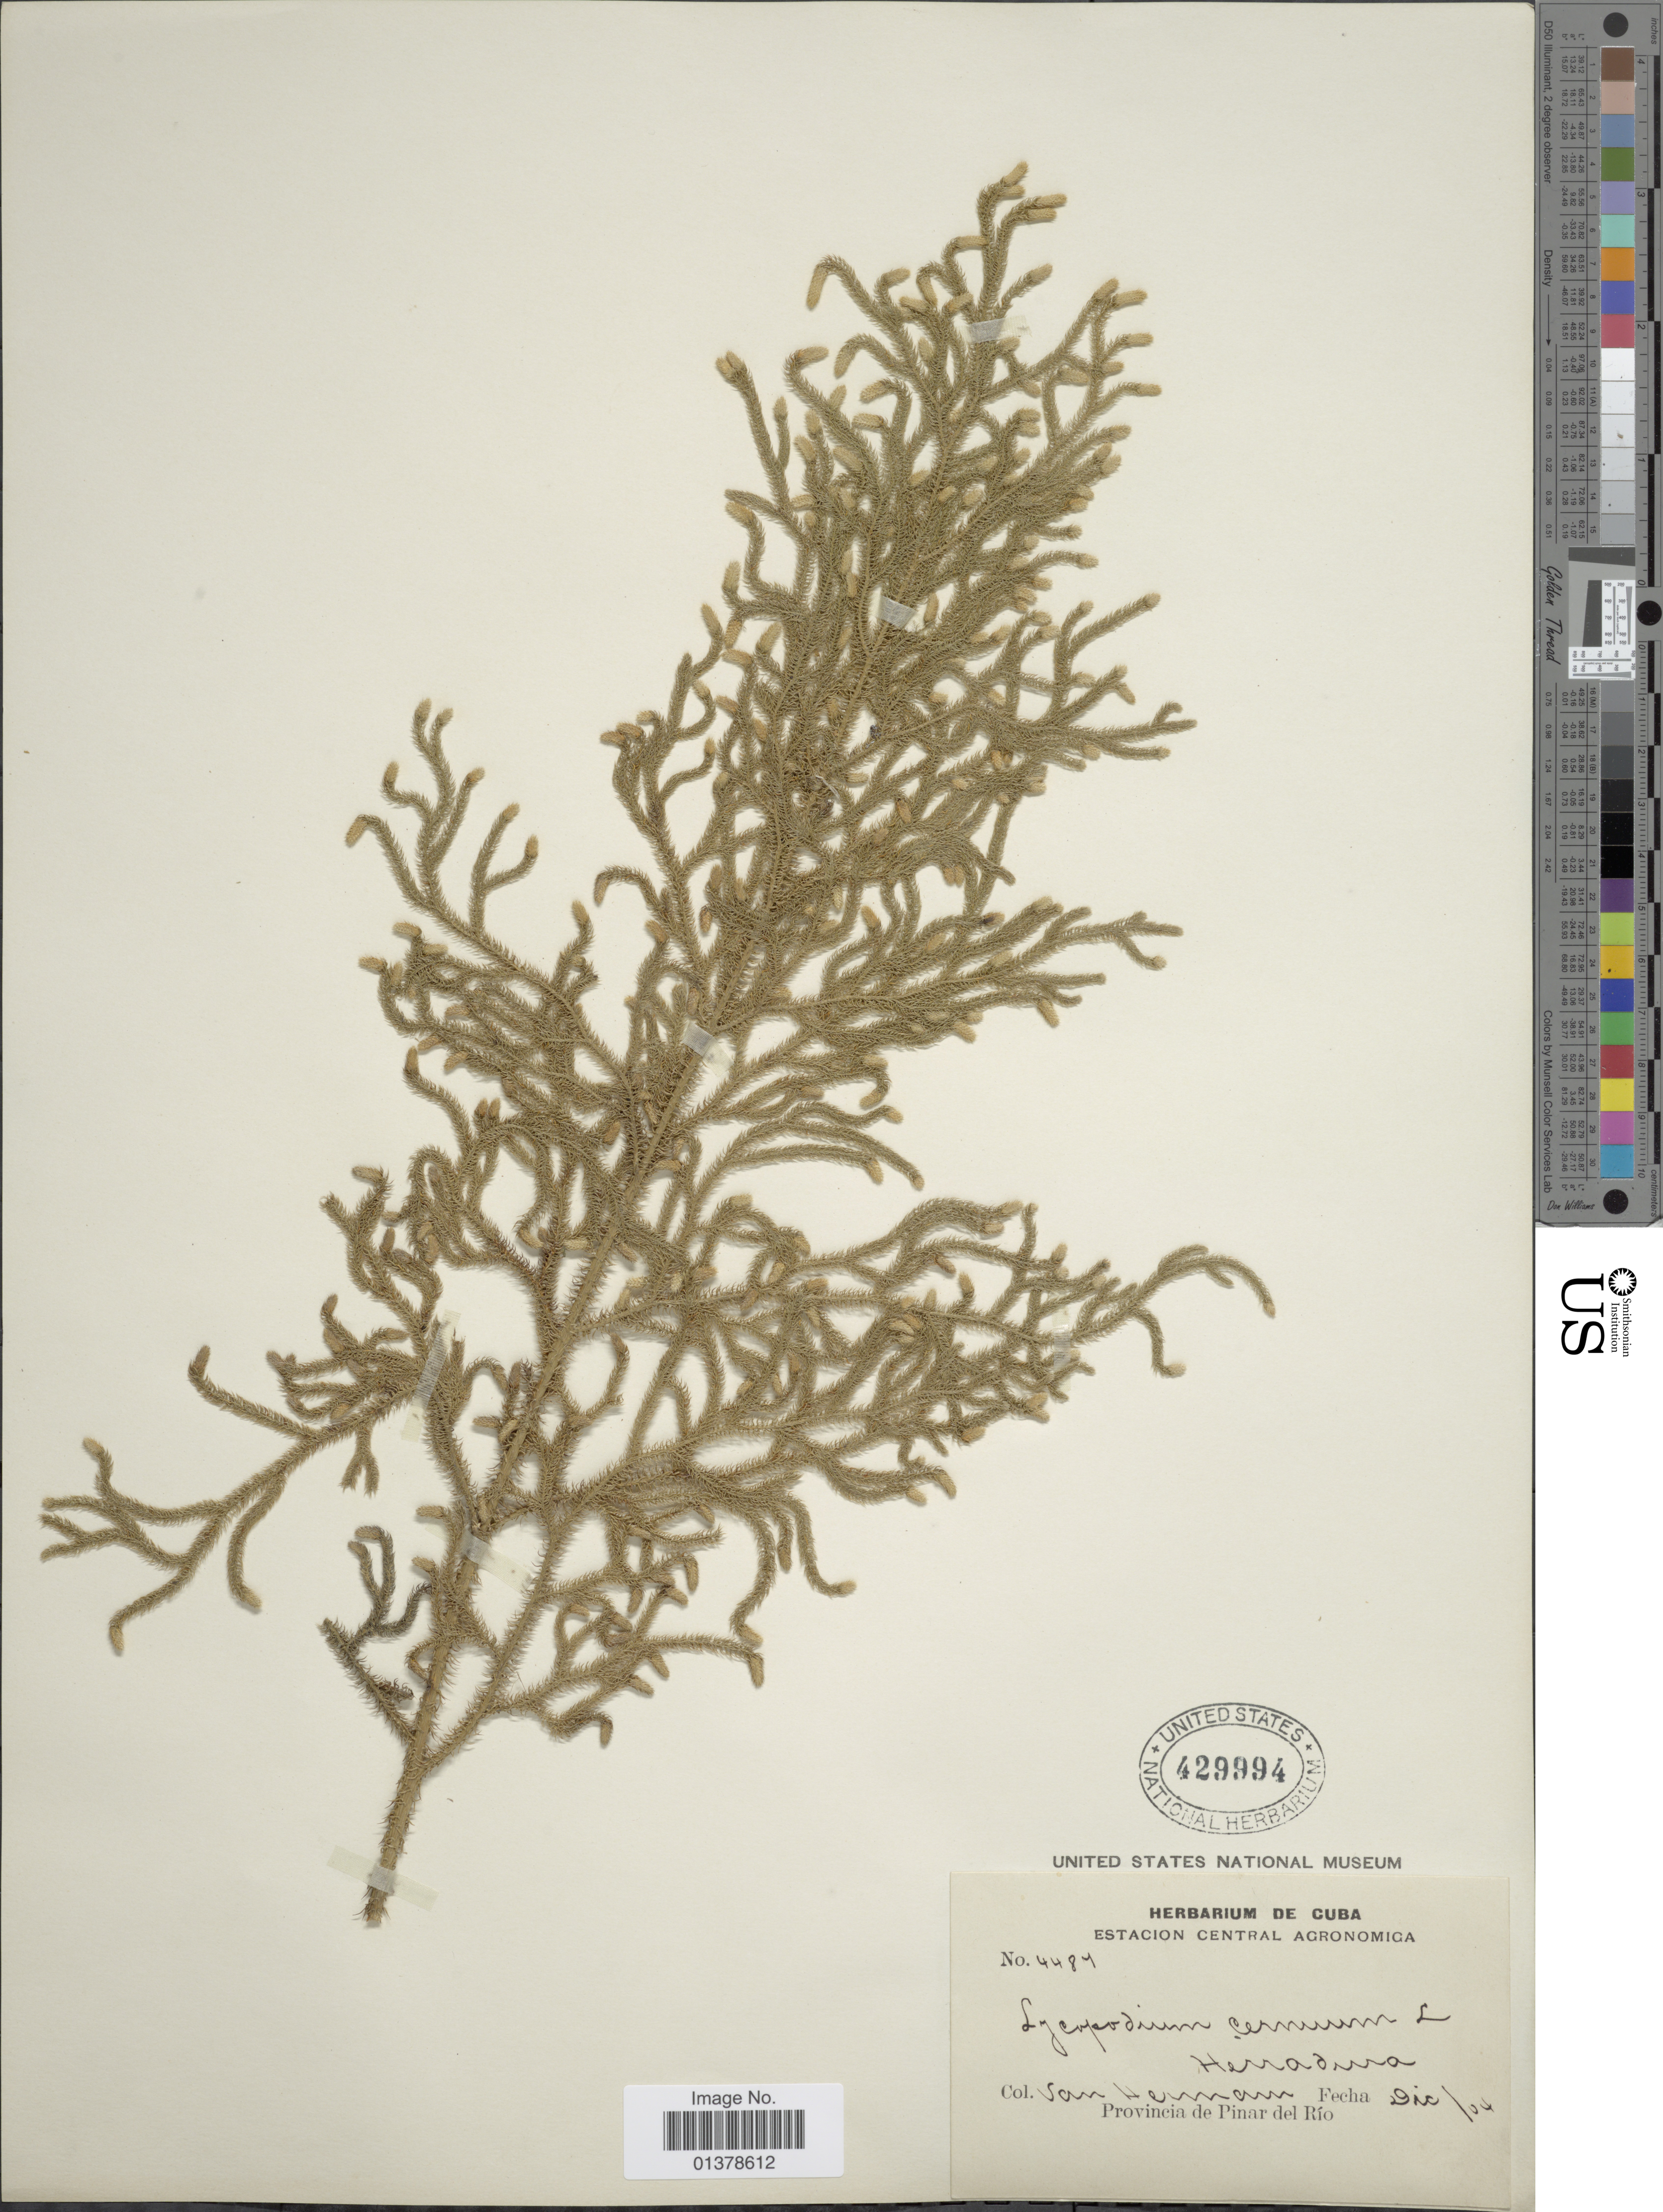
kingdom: Plantae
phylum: Tracheophyta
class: Lycopodiopsida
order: Lycopodiales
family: Lycopodiaceae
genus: Palhinhaea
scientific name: Palhinhaea cernua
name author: (L.) Vasc. & Franco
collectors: H. A. Van Hermann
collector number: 4484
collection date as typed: Transcribed d/m/y: /12/4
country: Cuba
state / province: Pinar del Río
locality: Estacion central agronomica, Herradura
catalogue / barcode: US 429994